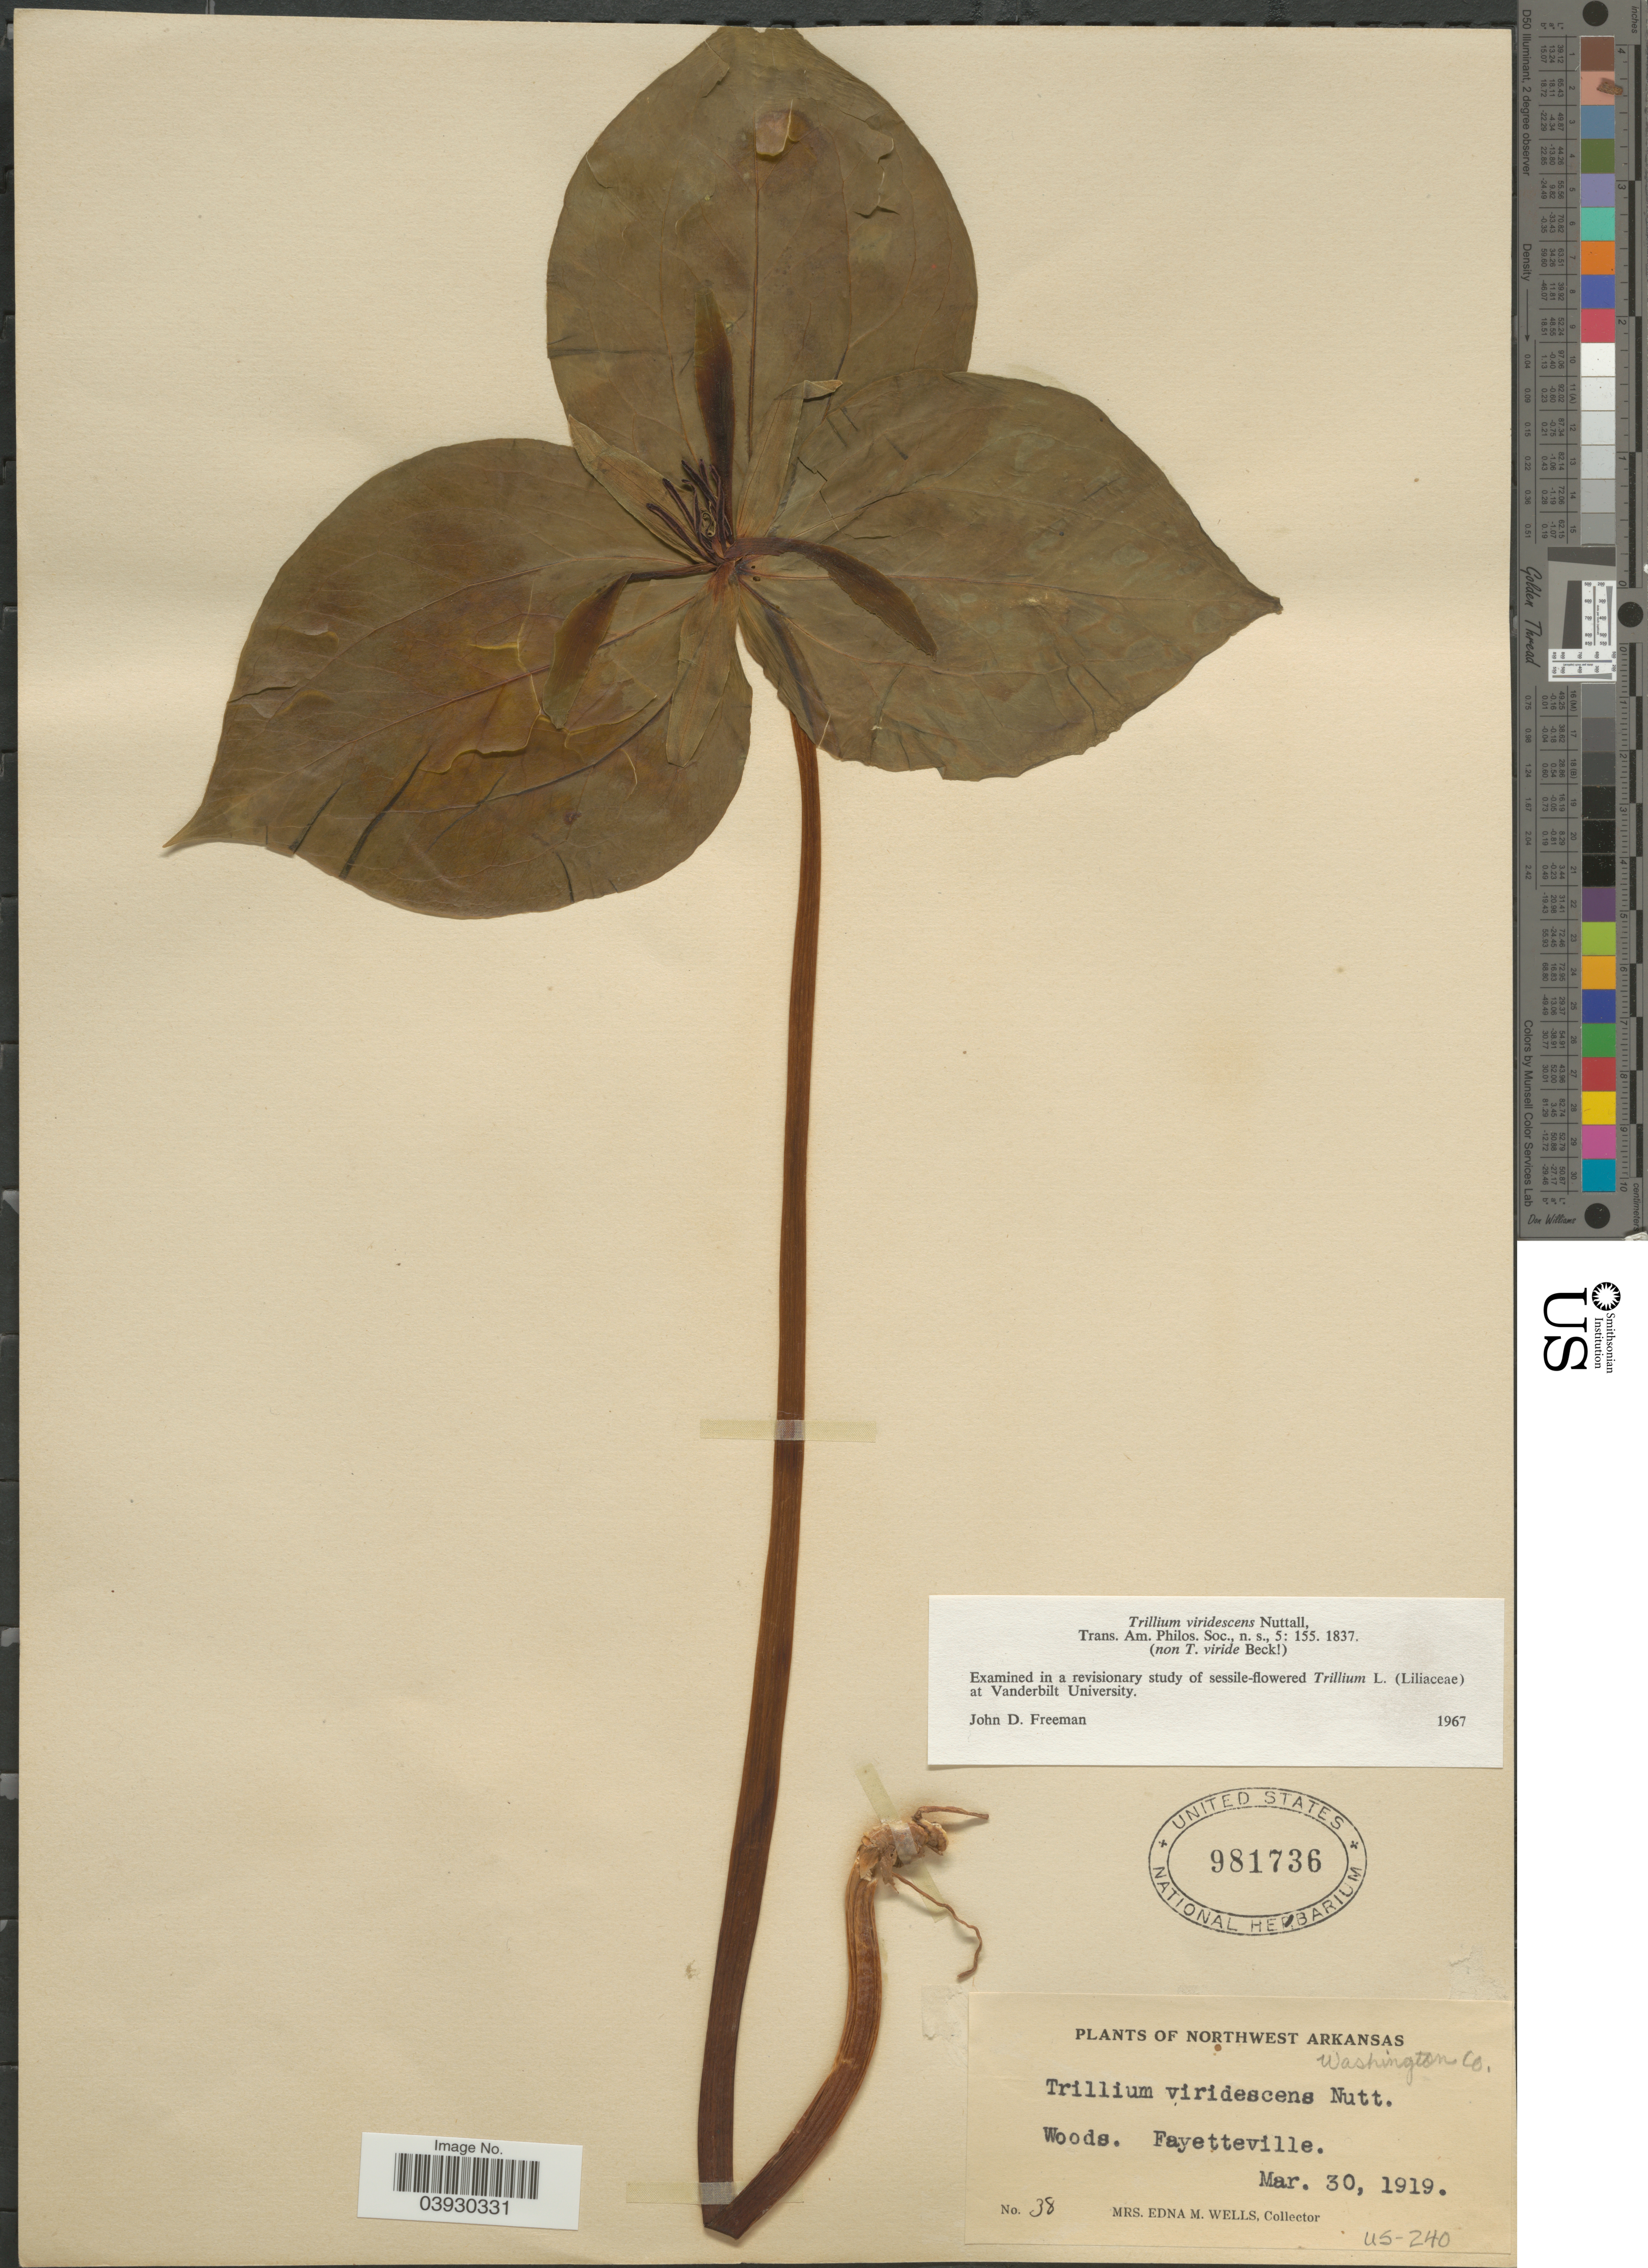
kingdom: Plantae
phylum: Tracheophyta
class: Liliopsida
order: Liliales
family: Melanthiaceae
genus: Trillium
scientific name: Trillium viridescens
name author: Nutt.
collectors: E. M. Wells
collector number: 38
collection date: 1919-03-30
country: United States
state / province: Arkansas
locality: Northwest Arkansas. Washington Co. Fayetteville.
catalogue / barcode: US 981736